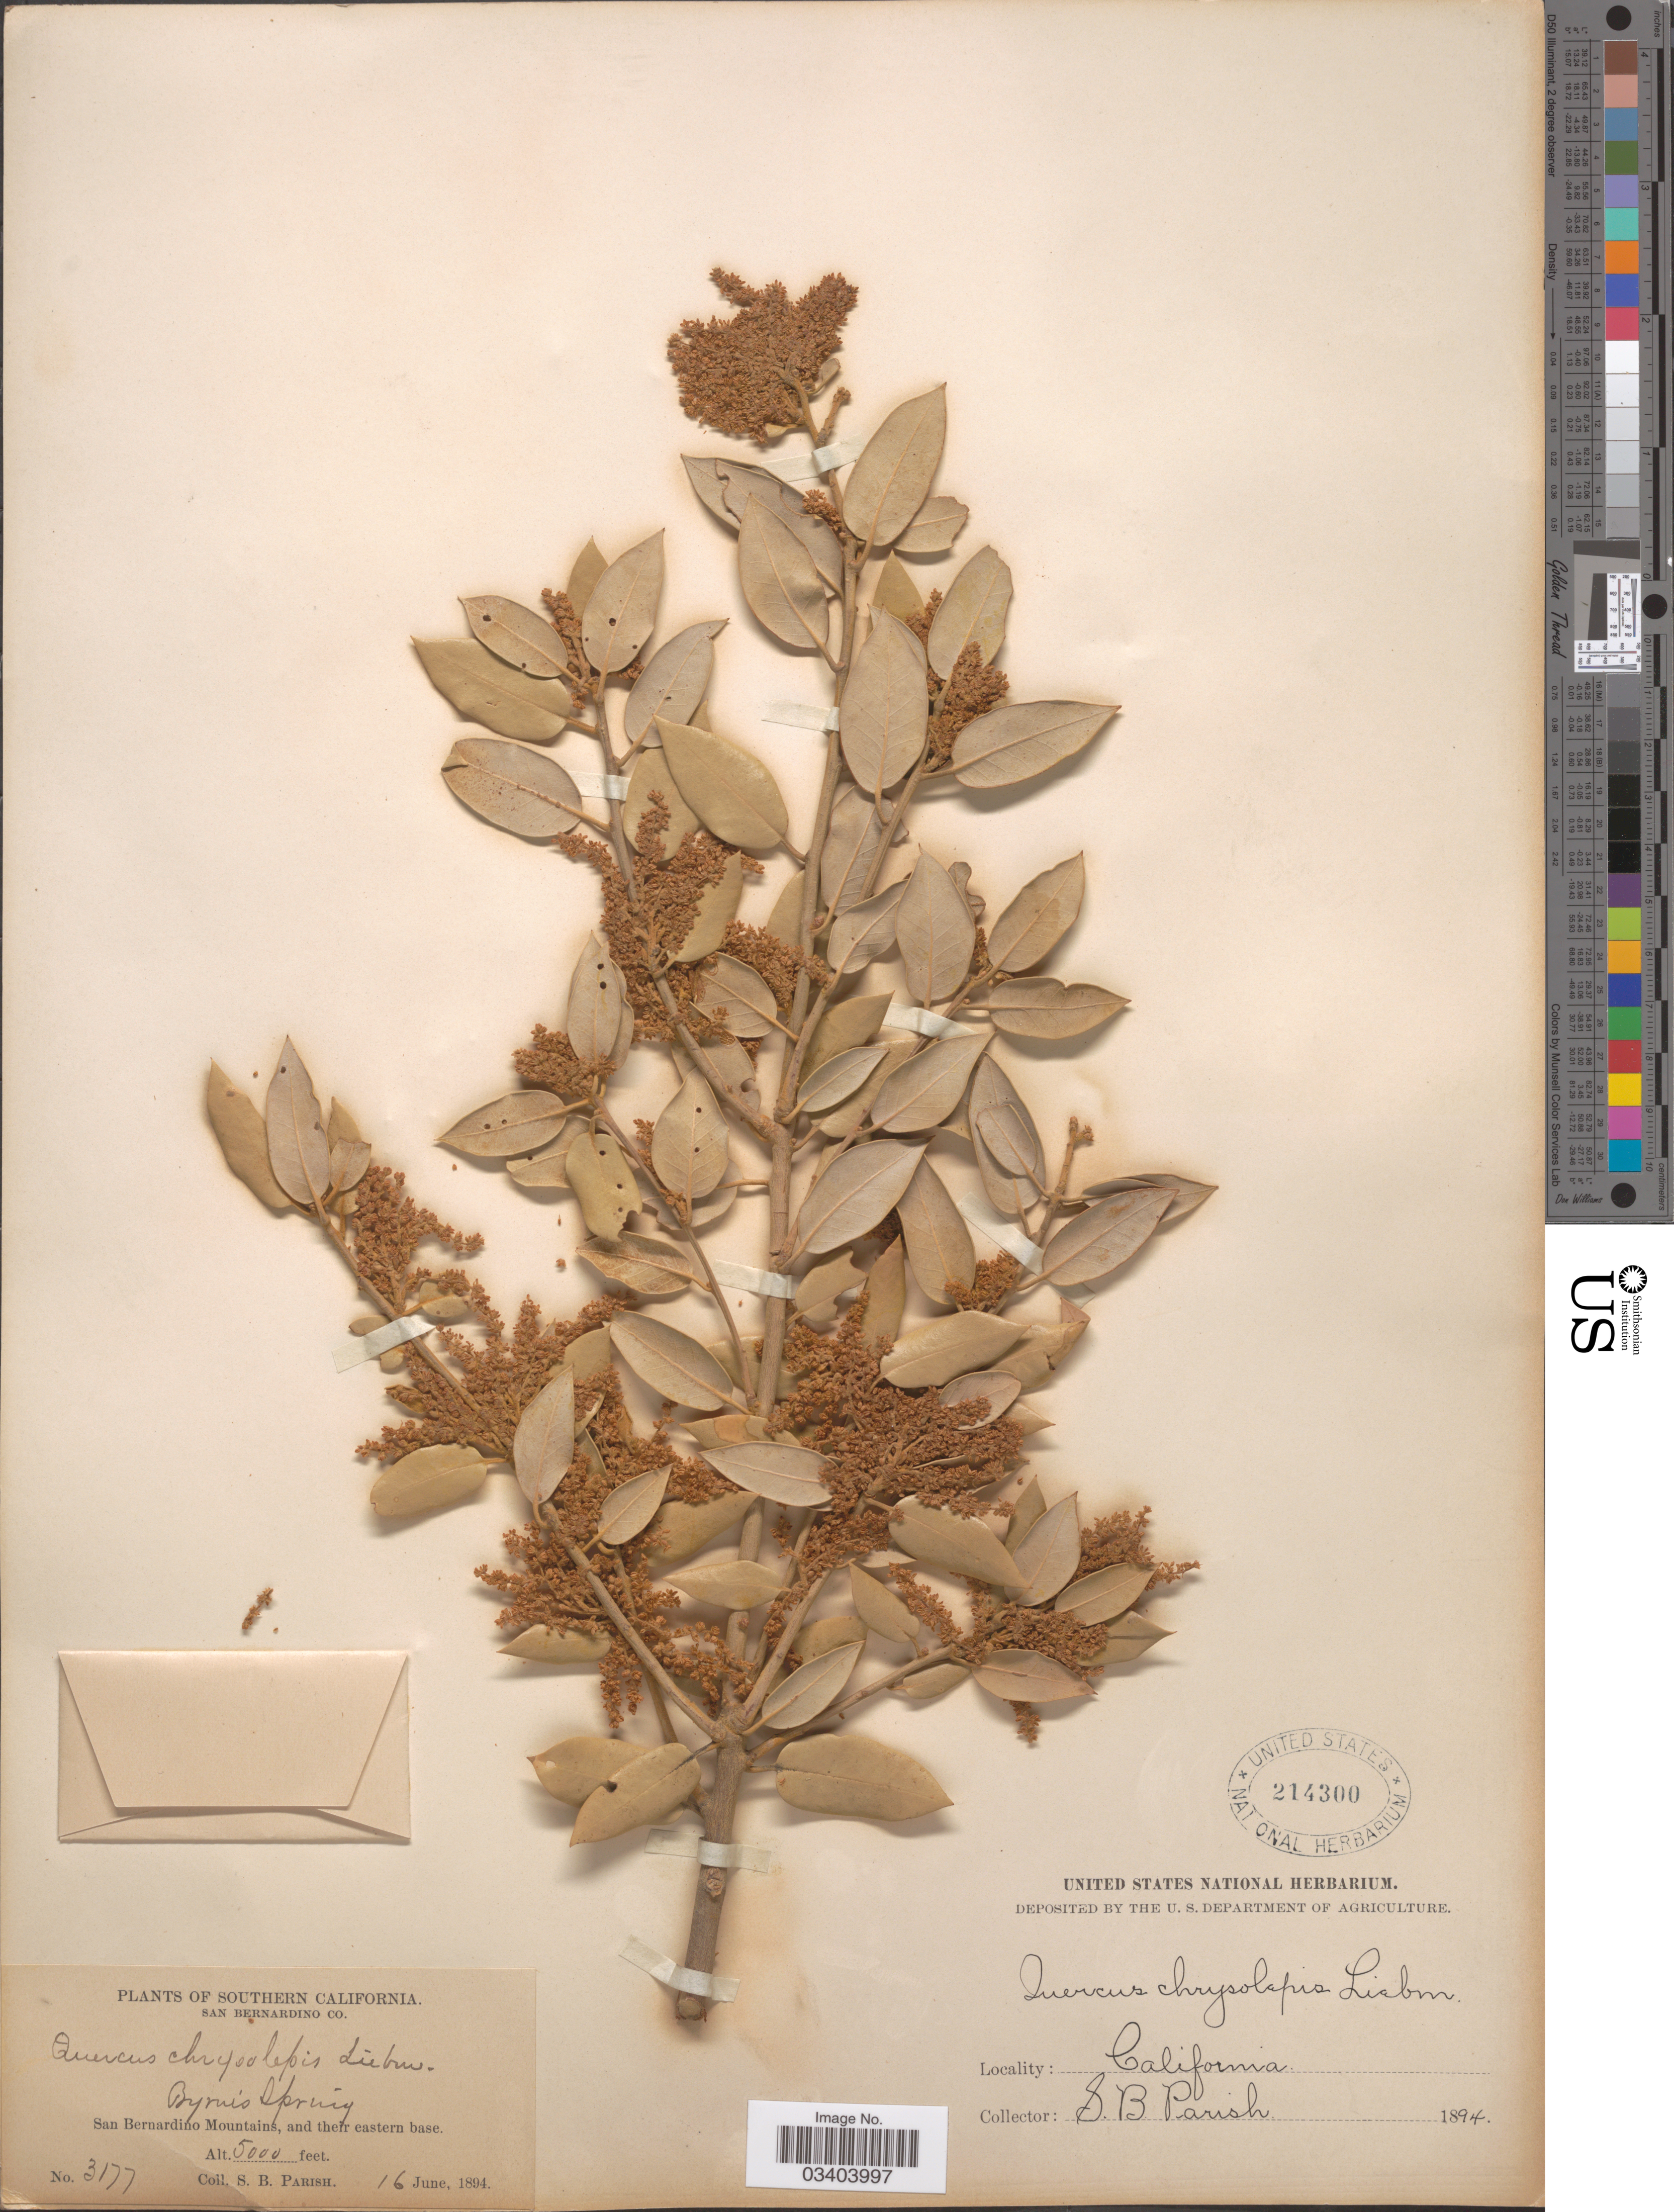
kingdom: Plantae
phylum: Tracheophyta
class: Magnoliopsida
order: Fagales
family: Fagaceae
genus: Quercus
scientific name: Quercus chrysolepis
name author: Liebm.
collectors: S. B. Parish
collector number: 3177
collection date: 1894-06-16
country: United States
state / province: California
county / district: San Bernardino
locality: Southern California. San Bernardino Co. San Bernardino Mountains, and their eastern base.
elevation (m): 1524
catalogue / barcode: US 214300